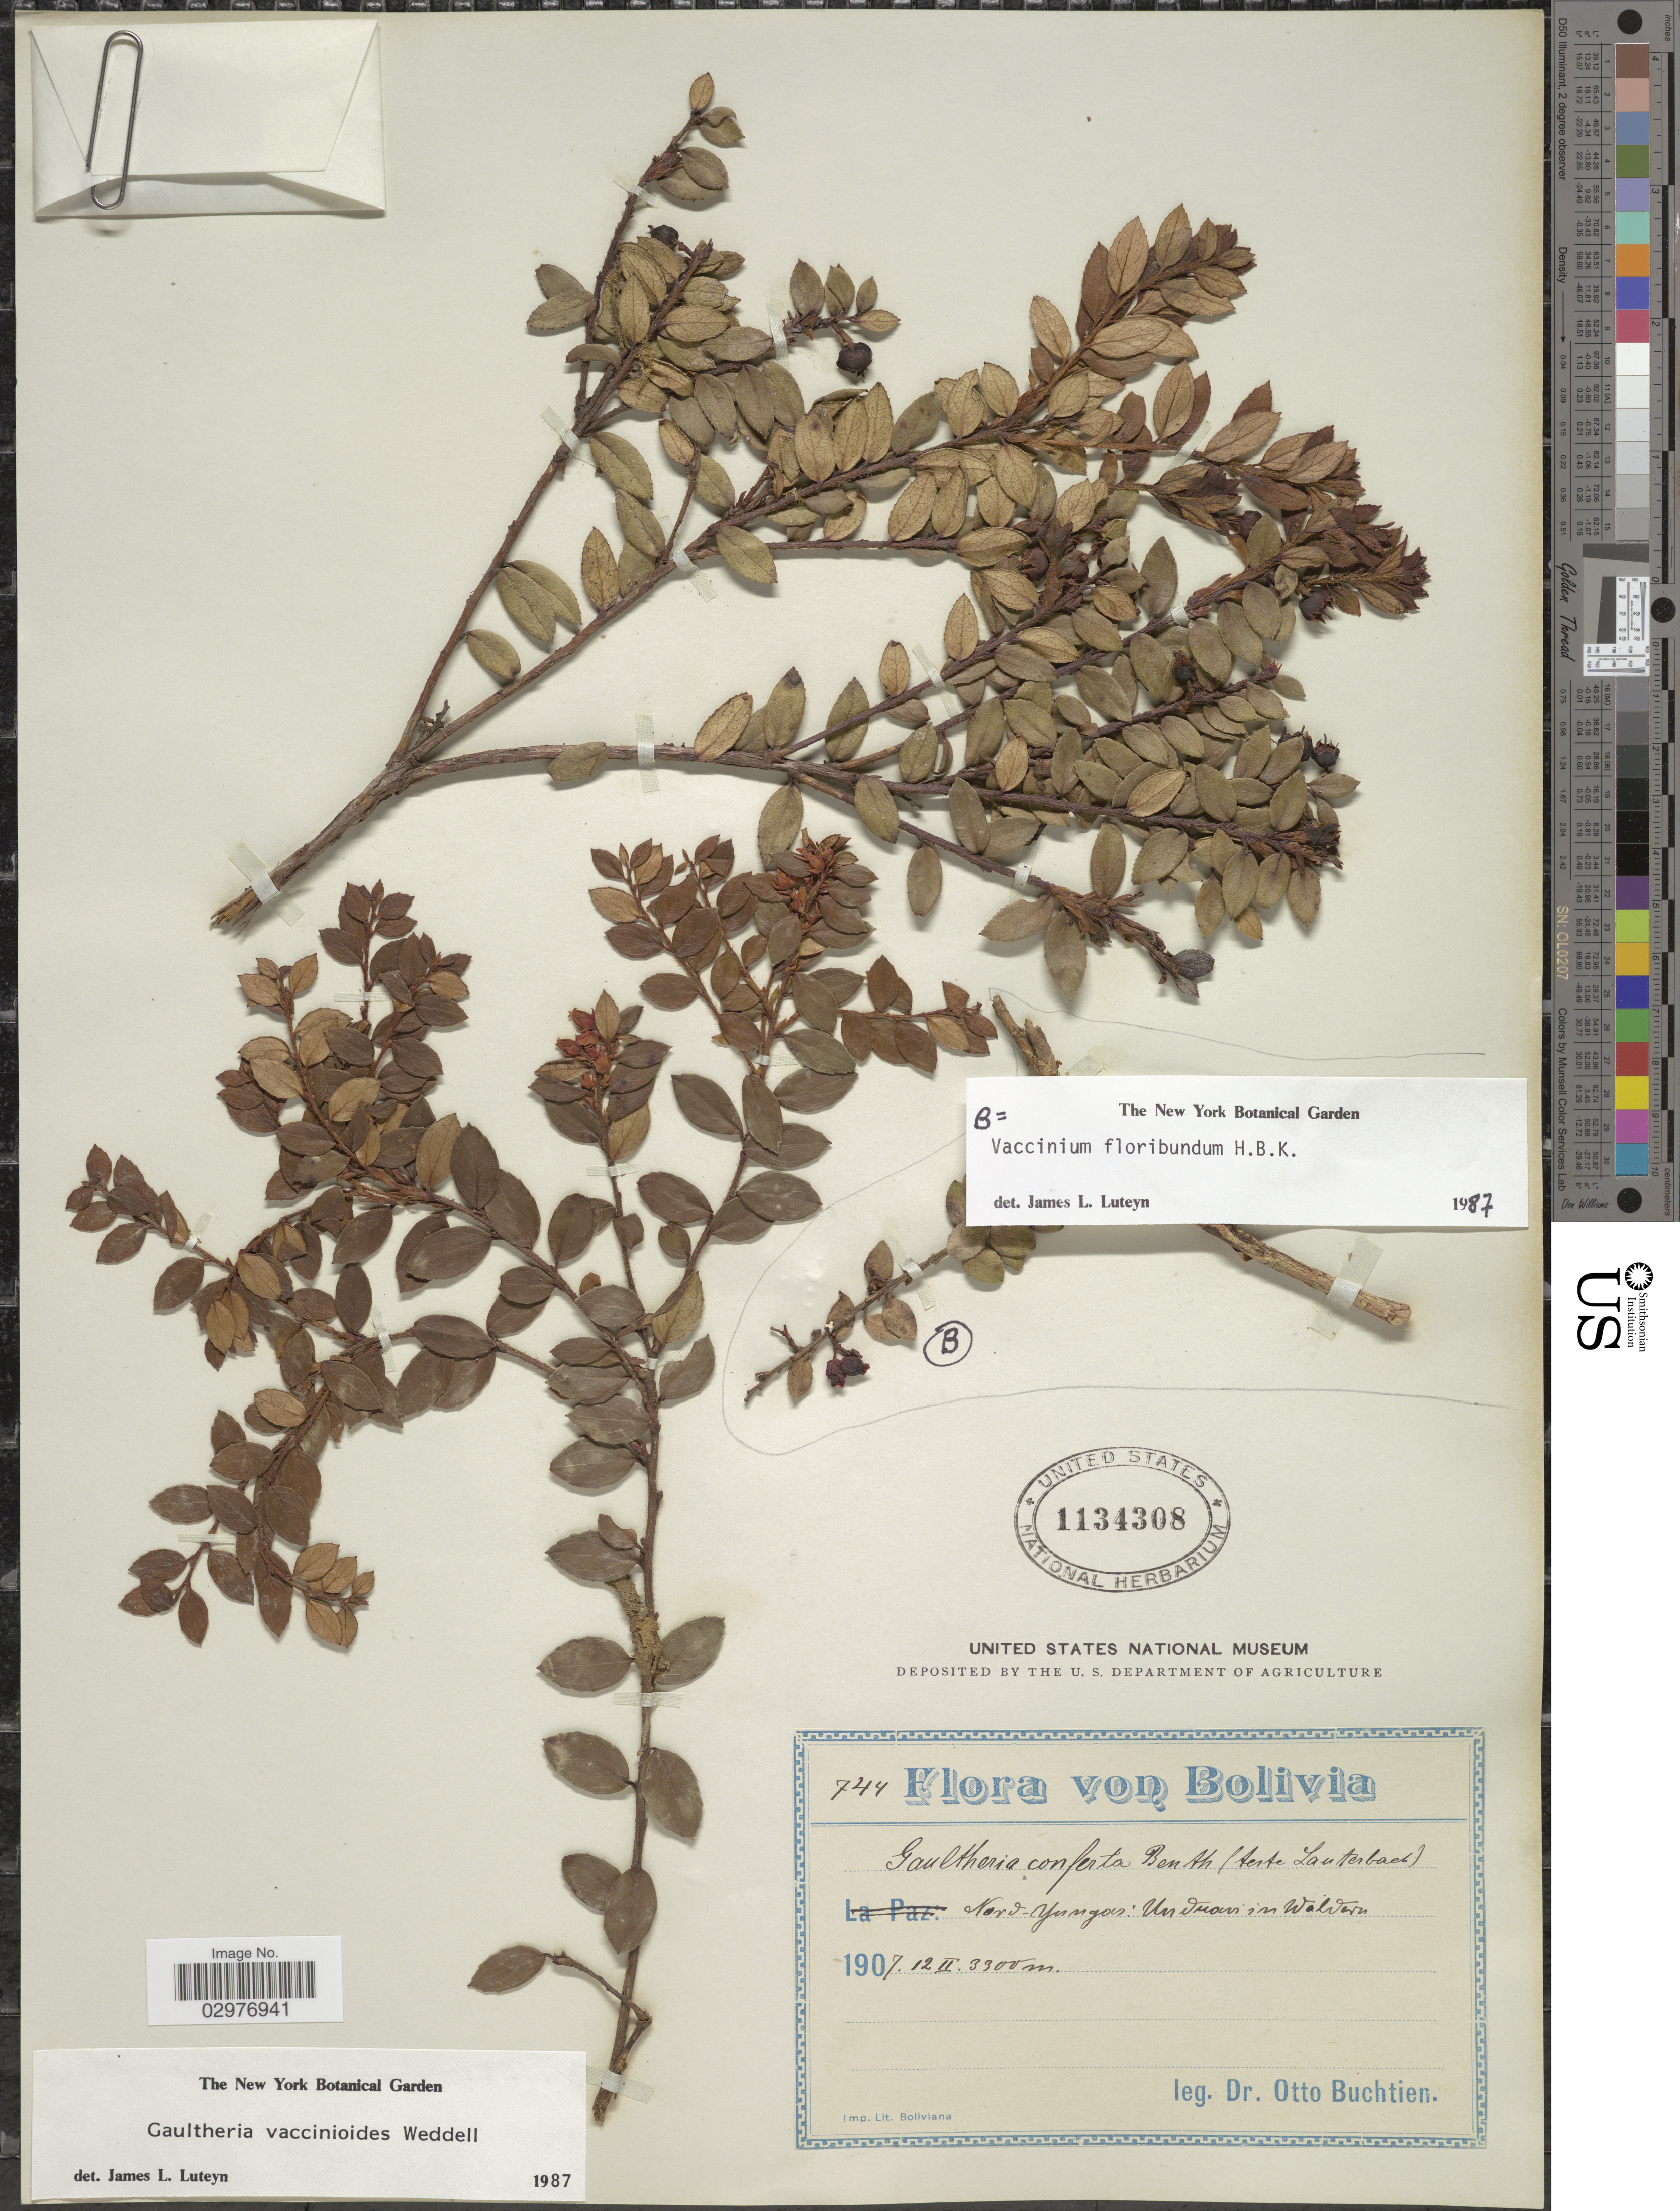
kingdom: Plantae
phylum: Tracheophyta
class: Magnoliopsida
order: Ericales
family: Ericaceae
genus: Gaultheria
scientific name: Gaultheria vaccinioides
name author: Wedd.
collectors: O. Buchtien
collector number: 744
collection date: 1907-02-12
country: Bolivia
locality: Nord-Yungas: Unduavi in Waldern.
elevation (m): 3300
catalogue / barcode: US 1134308